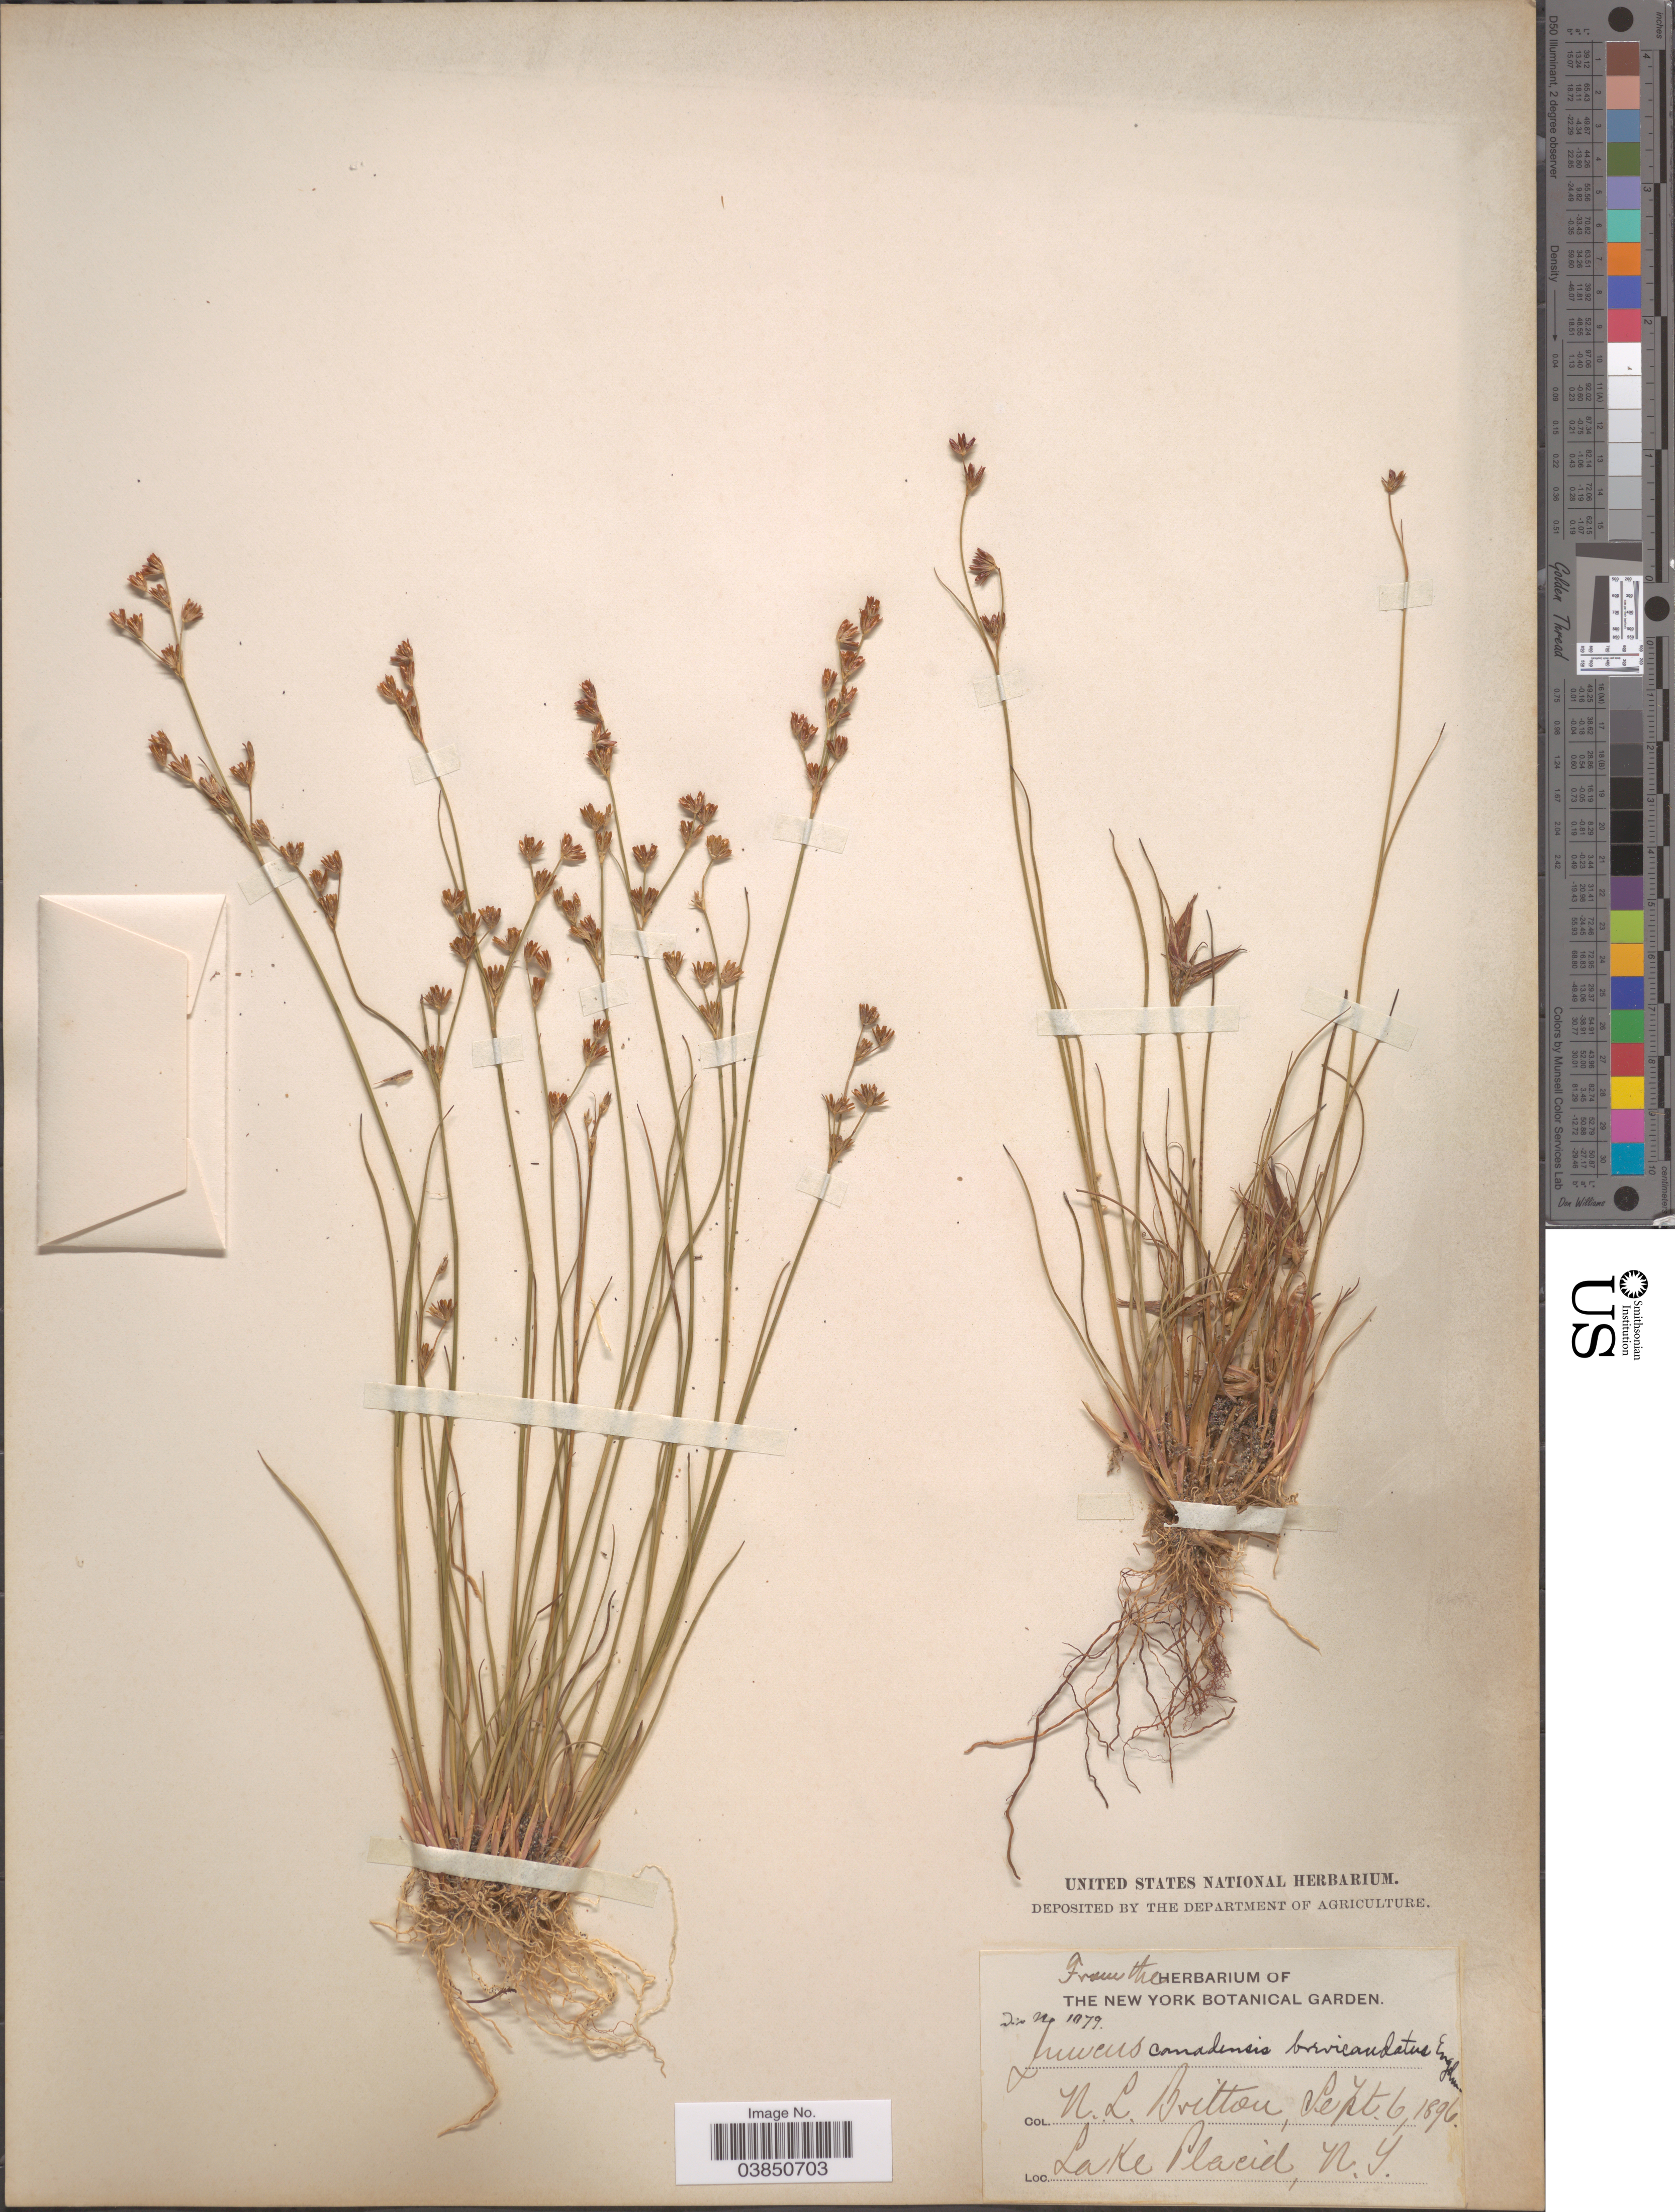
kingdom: Plantae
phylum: Tracheophyta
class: Liliopsida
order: Poales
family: Juncaceae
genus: Juncus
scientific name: Juncus brevicaudatus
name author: (Engelm.) Fernald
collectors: N. Britton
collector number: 1079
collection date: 1896-09-06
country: United States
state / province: New York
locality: Lake Placid.